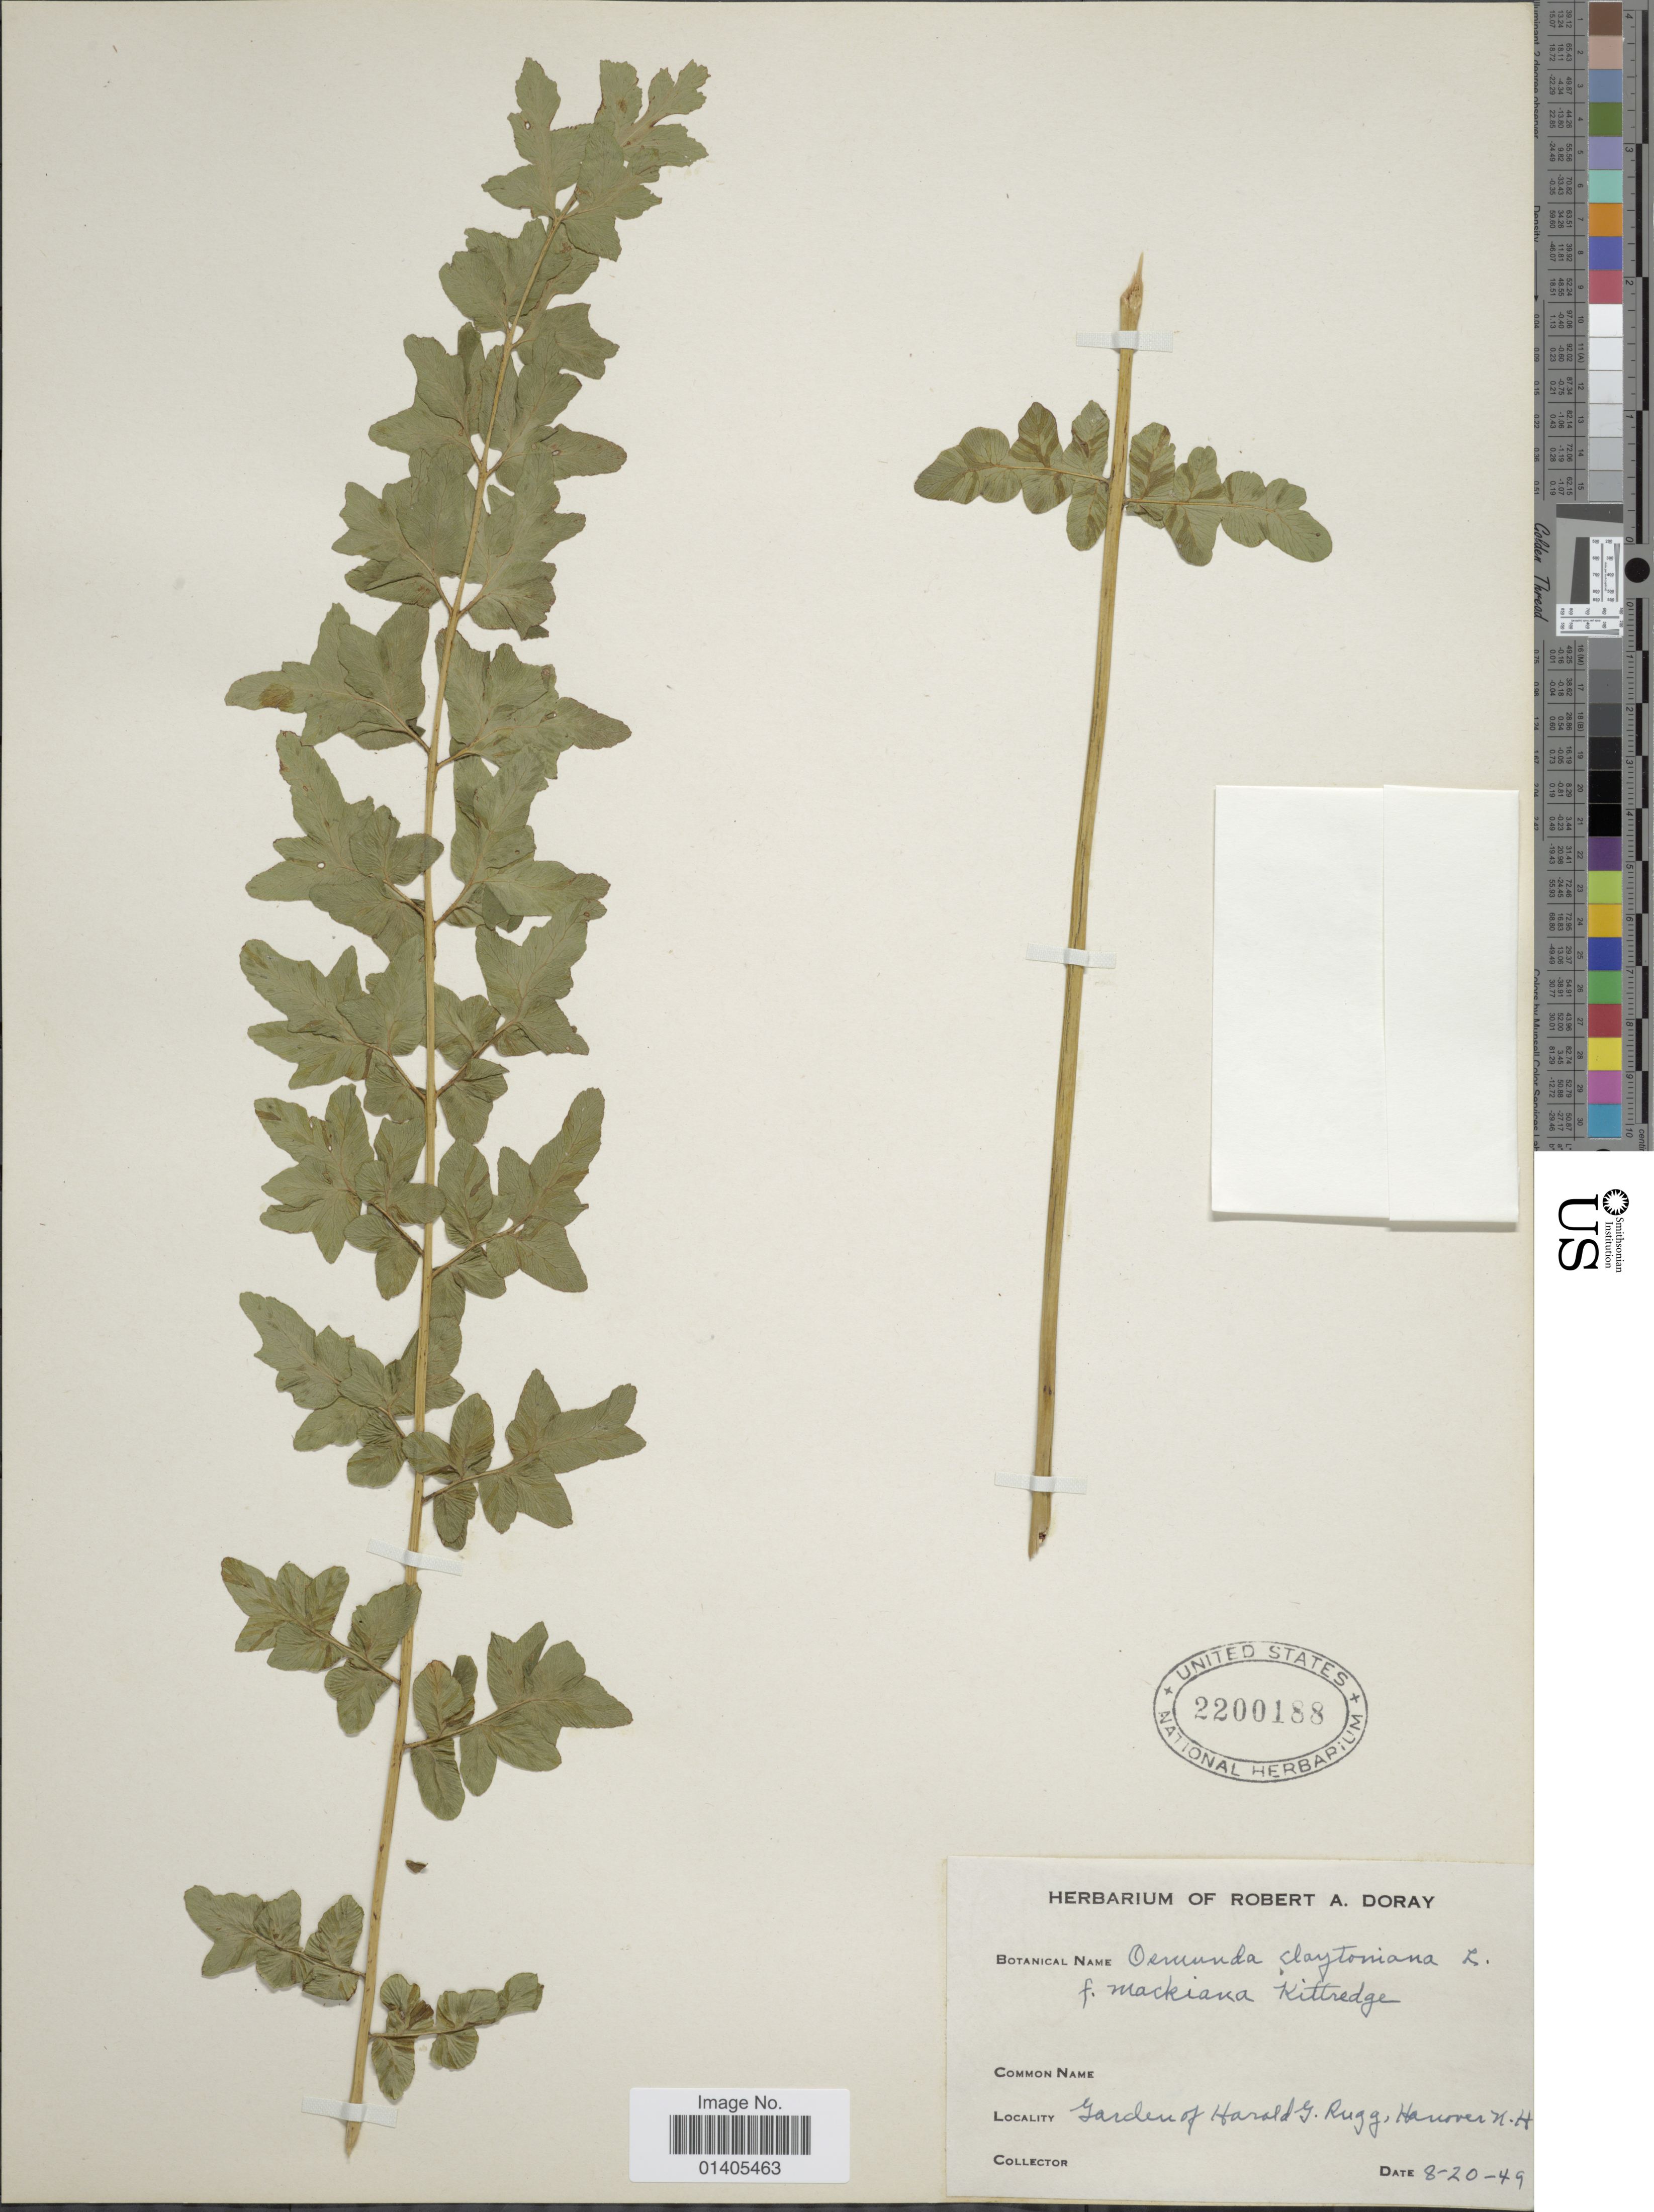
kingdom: Plantae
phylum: Tracheophyta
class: Polypodiopsida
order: Osmundales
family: Osmundaceae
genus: Osmunda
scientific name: Osmunda claytoniana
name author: (L.) Tagawa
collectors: ex herb. Robert A. Doray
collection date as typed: Transcribed d/m/y: 20/8/49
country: United States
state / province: New Hampshire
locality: Garden of Harold G Rugg, Hannover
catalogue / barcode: US 2200188